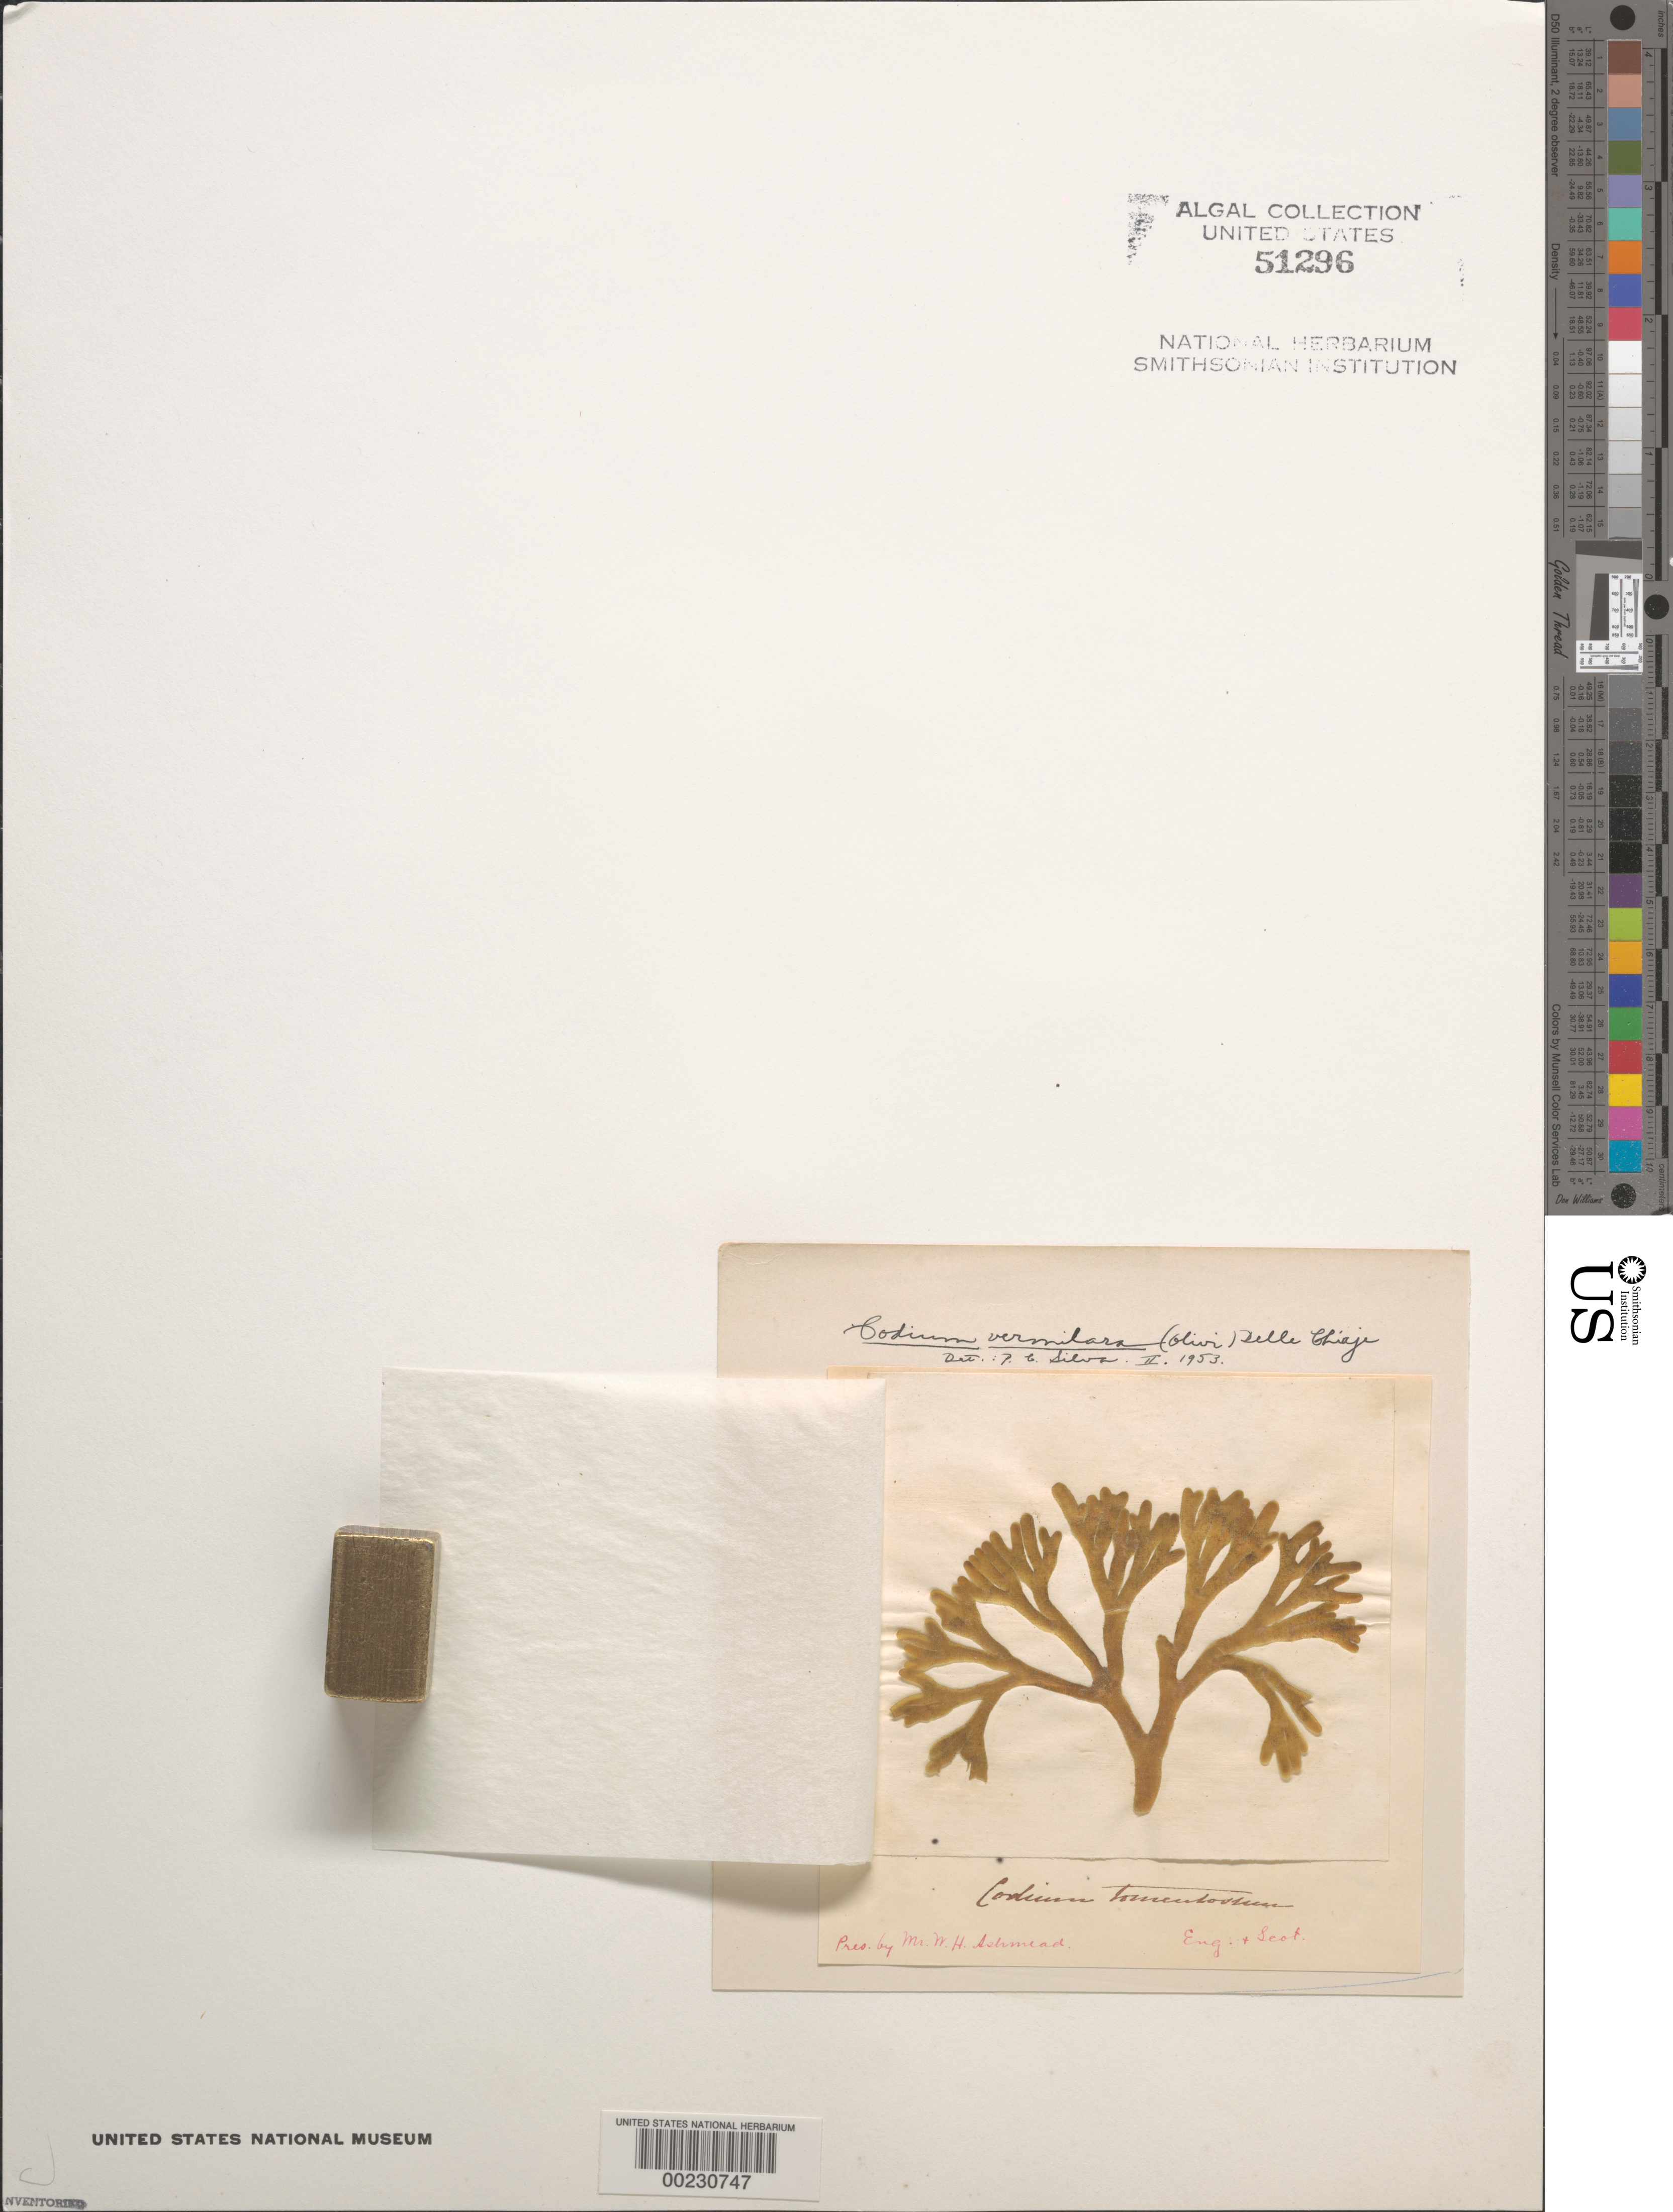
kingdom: Plantae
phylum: Chlorophyta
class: Ulvophyceae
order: Bryopsidales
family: Codiaceae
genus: Codium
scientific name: Codium vermilara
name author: (Olivi) Chiaje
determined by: Silva, P. C.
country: United Kingdom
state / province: England / Scotland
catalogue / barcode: US 51296